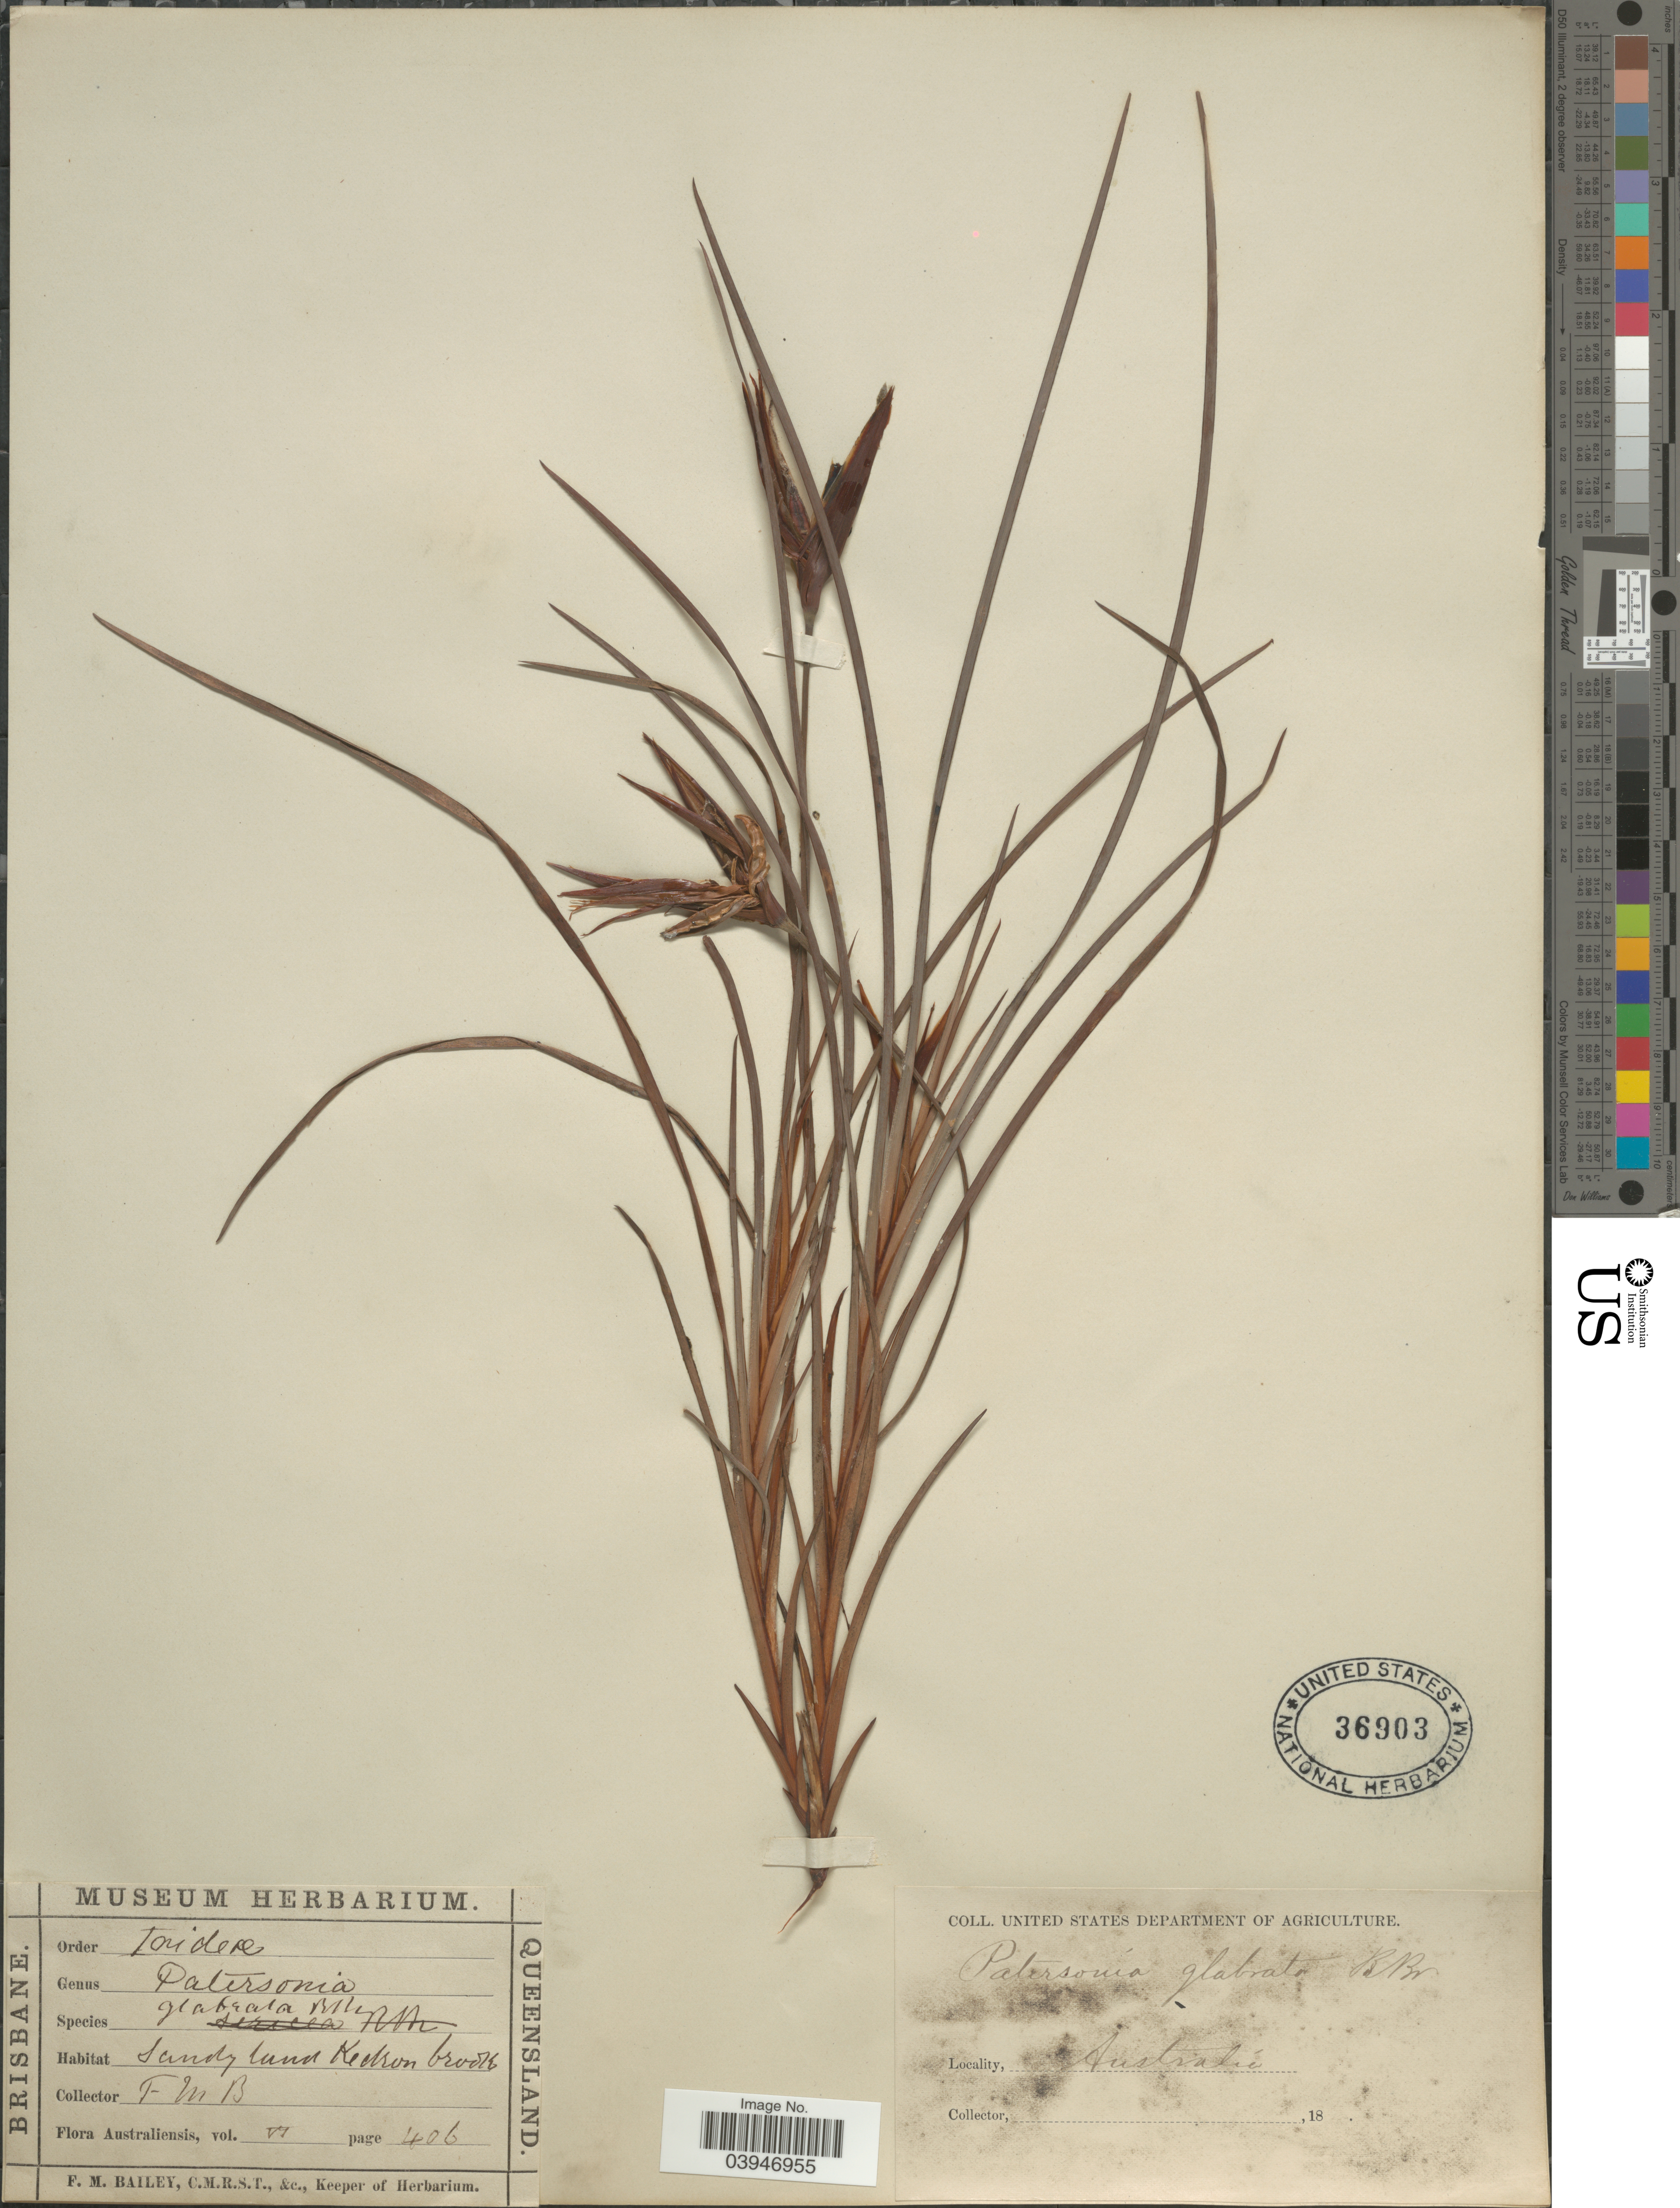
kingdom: Plantae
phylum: Tracheophyta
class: Liliopsida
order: Asparagales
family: Iridaceae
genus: Patersonia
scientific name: Patersonia glabrata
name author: R. Br.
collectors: F. M. Bailey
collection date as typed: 18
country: Australia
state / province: Queensland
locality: Kedron brook.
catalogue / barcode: US 36903